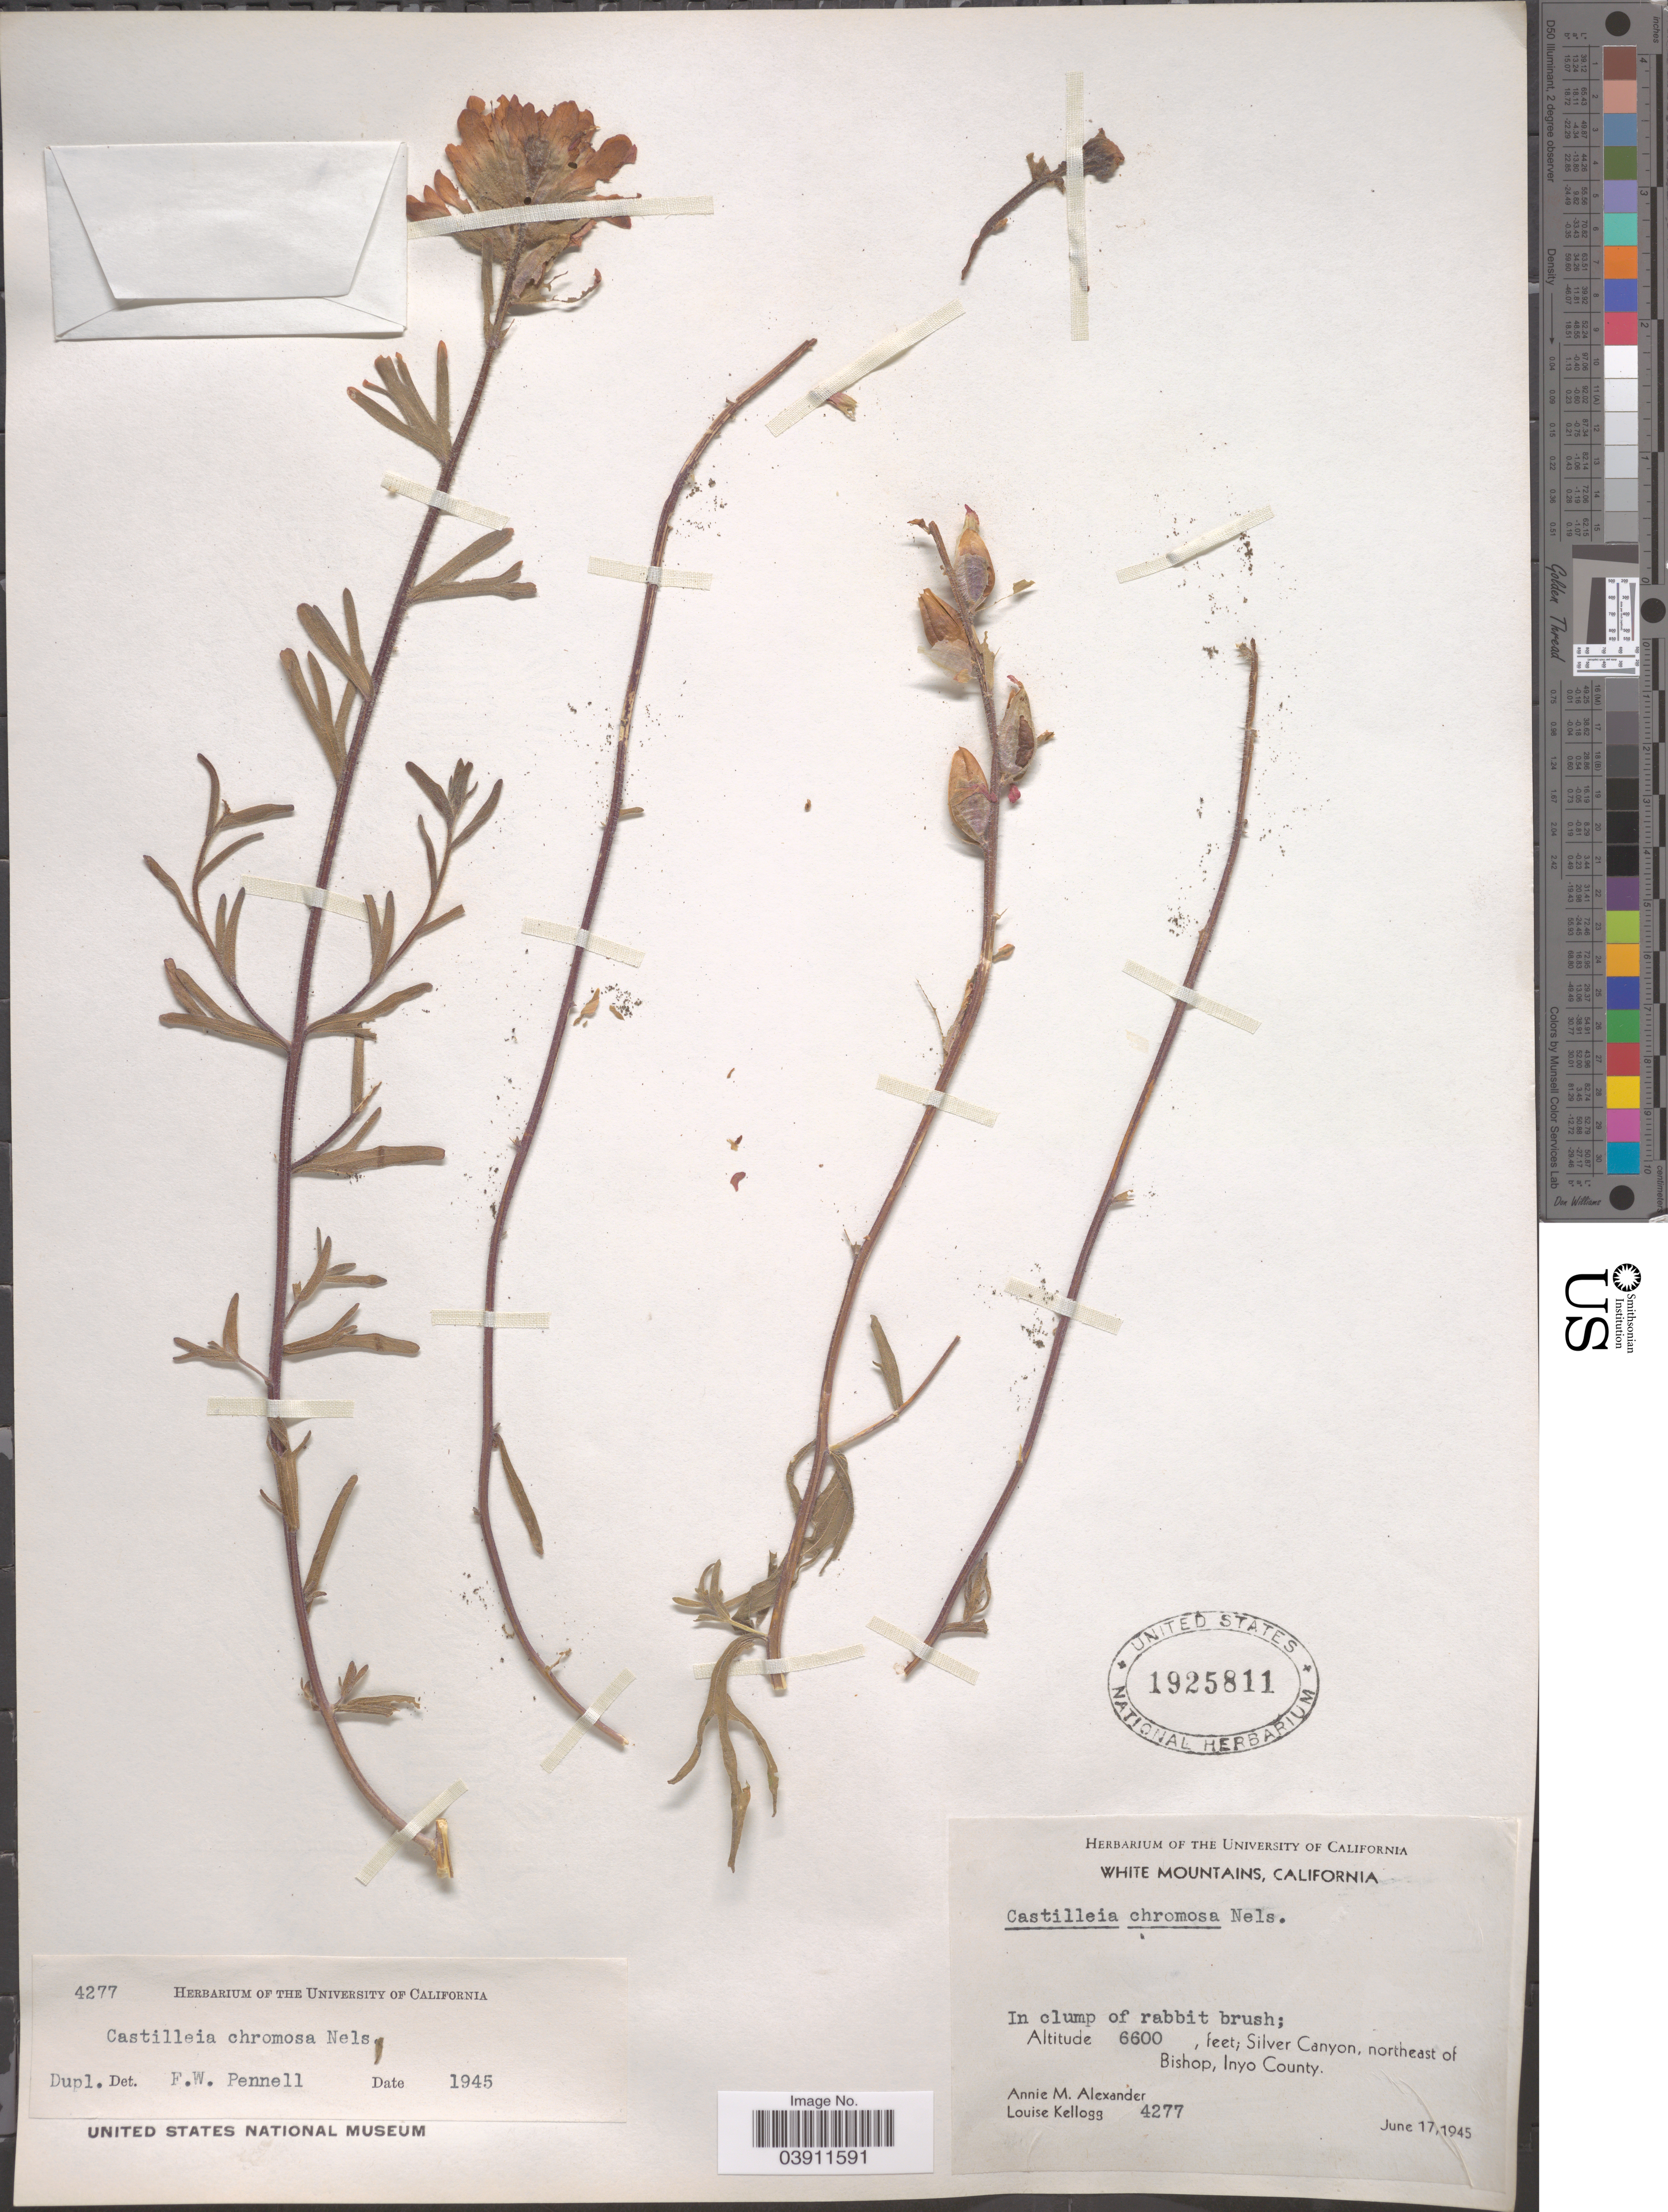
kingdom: Plantae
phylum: Tracheophyta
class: Magnoliopsida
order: Lamiales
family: Orobanchaceae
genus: Castilleja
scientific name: Castilleja chromosa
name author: A. Nelson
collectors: A. M. Alexander & L. Kellogg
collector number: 4277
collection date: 1945-06-17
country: United States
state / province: California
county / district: Inyo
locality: White Mountains. Silver Canyon, northeast of Bishop, Inyo County.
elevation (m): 2012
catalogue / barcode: US 1925811